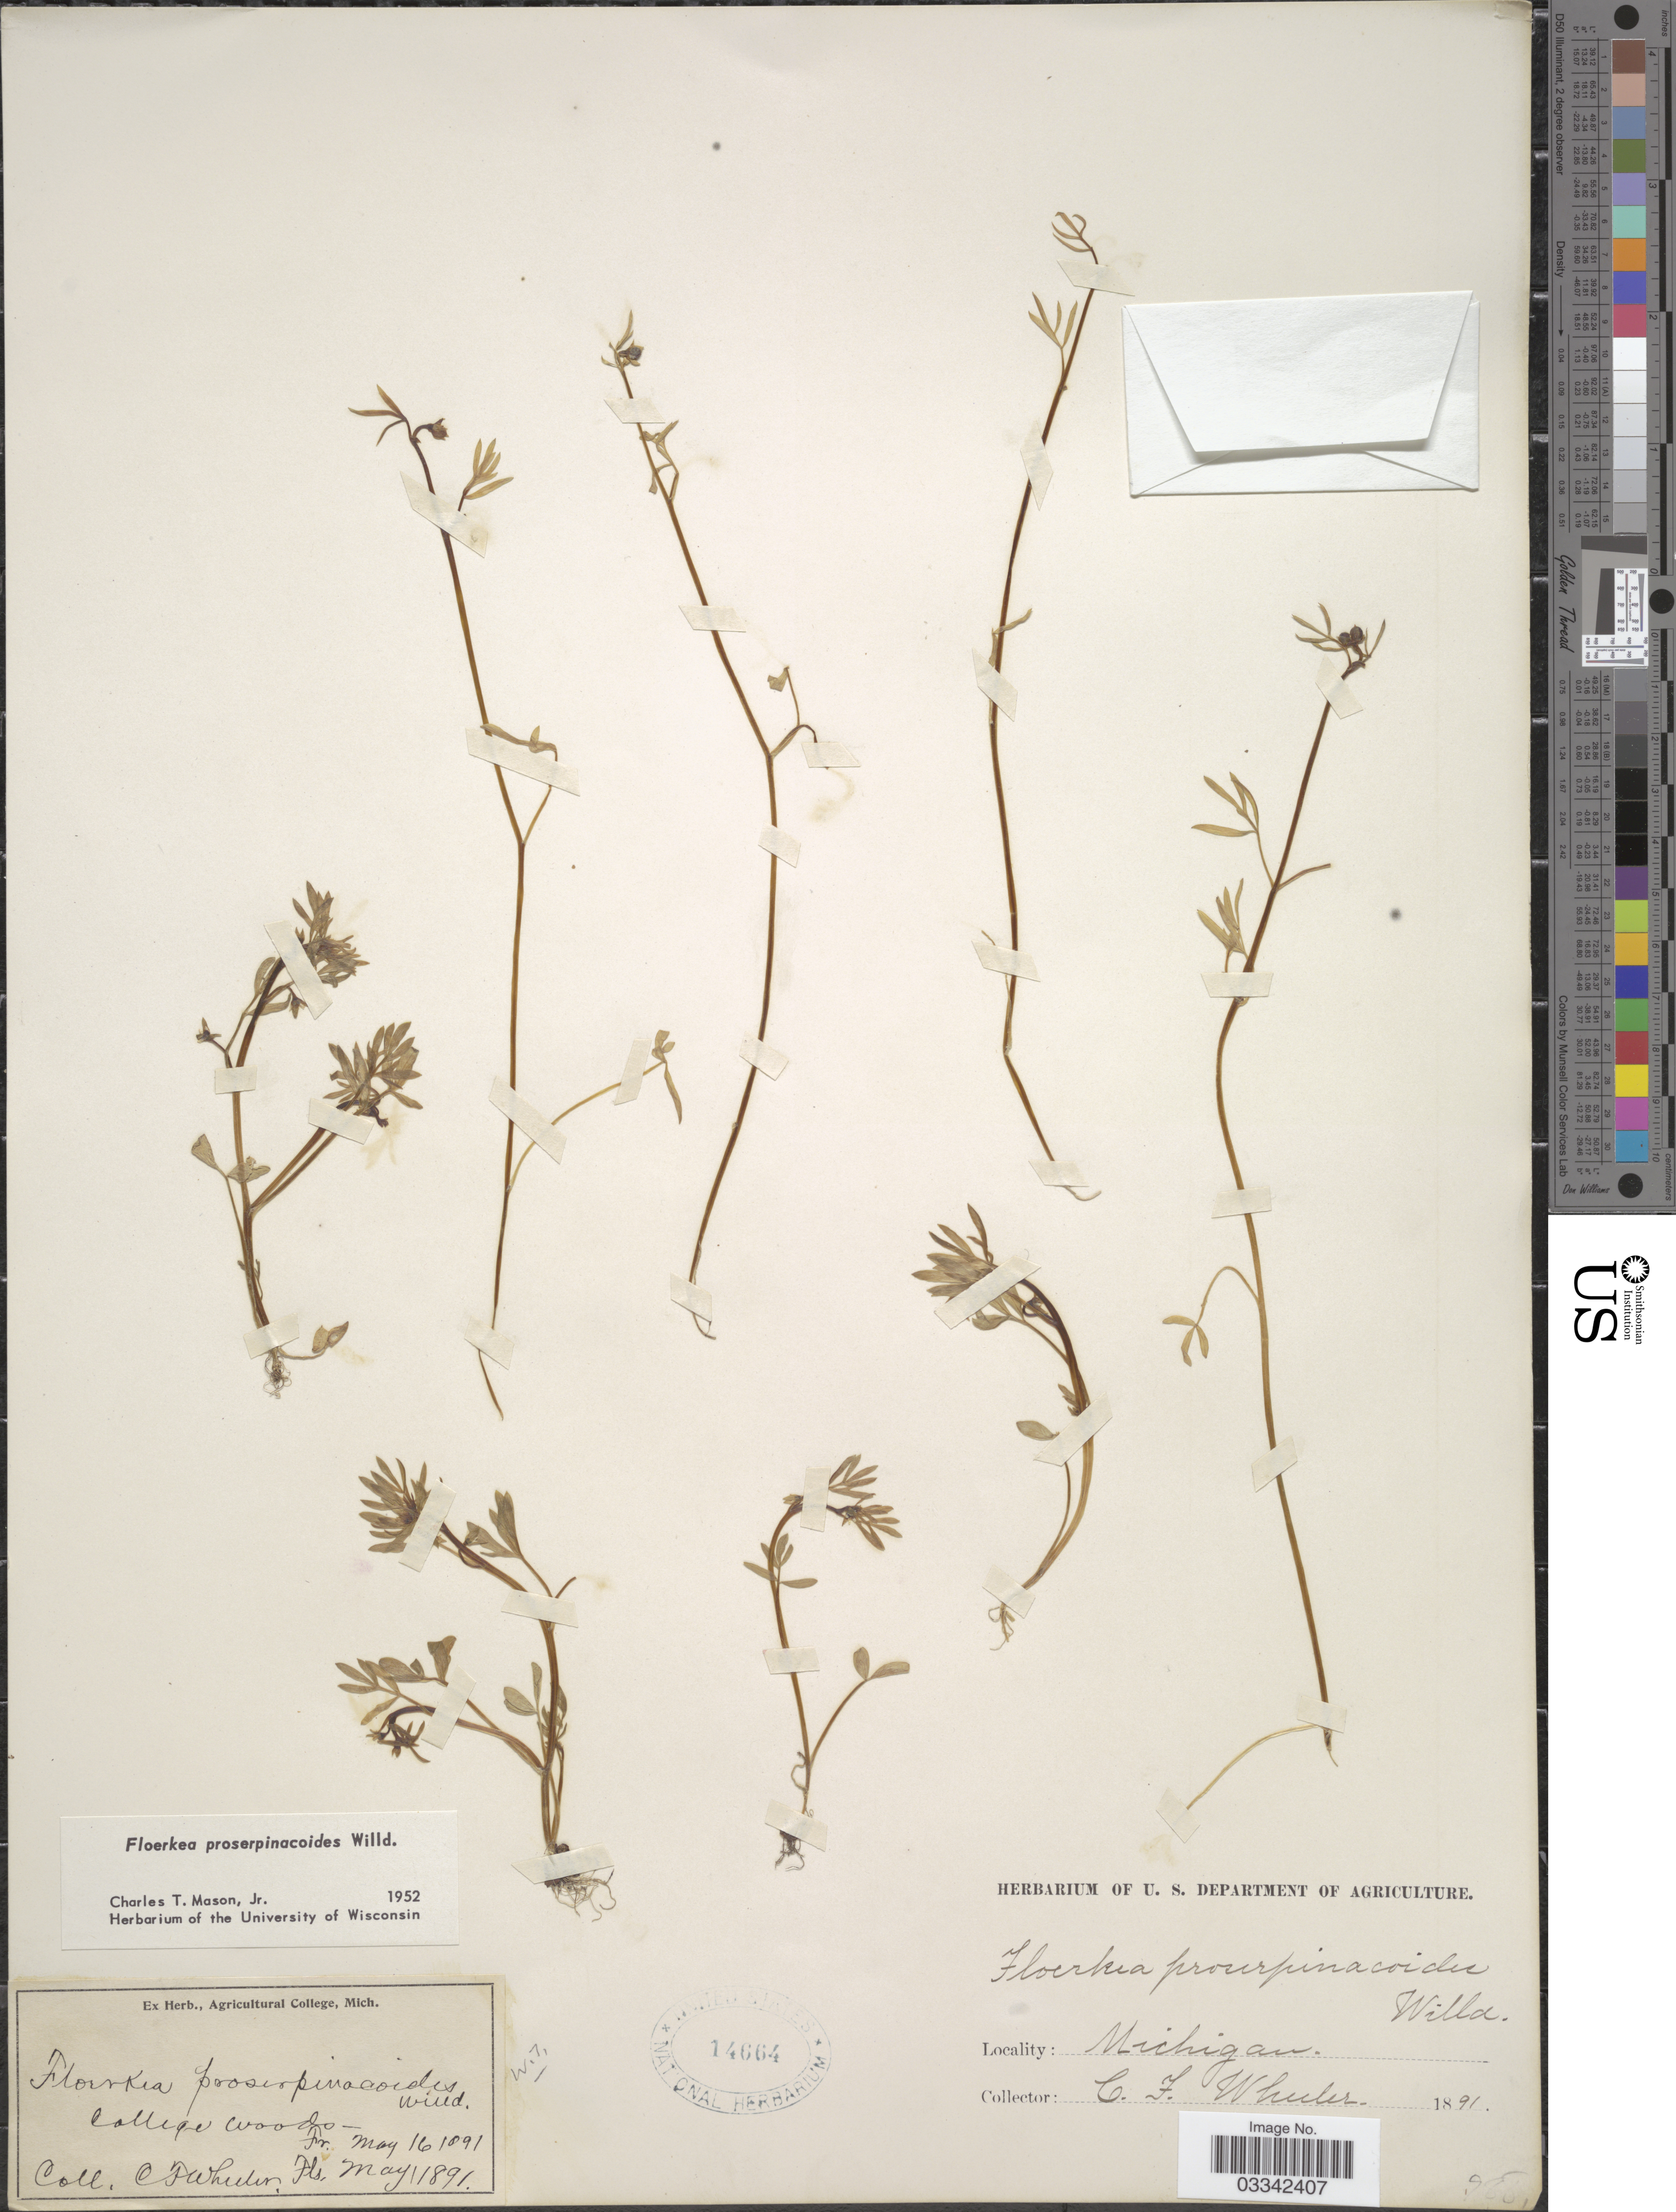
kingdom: Plantae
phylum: Tracheophyta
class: Magnoliopsida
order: Brassicales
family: Limnanthaceae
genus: Floerkea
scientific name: Floerkea proserpinacoides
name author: Willd.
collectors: C. Wheeler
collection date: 1891-05-01/1891-05-06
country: United States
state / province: Michigan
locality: College woods.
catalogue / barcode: US 14664